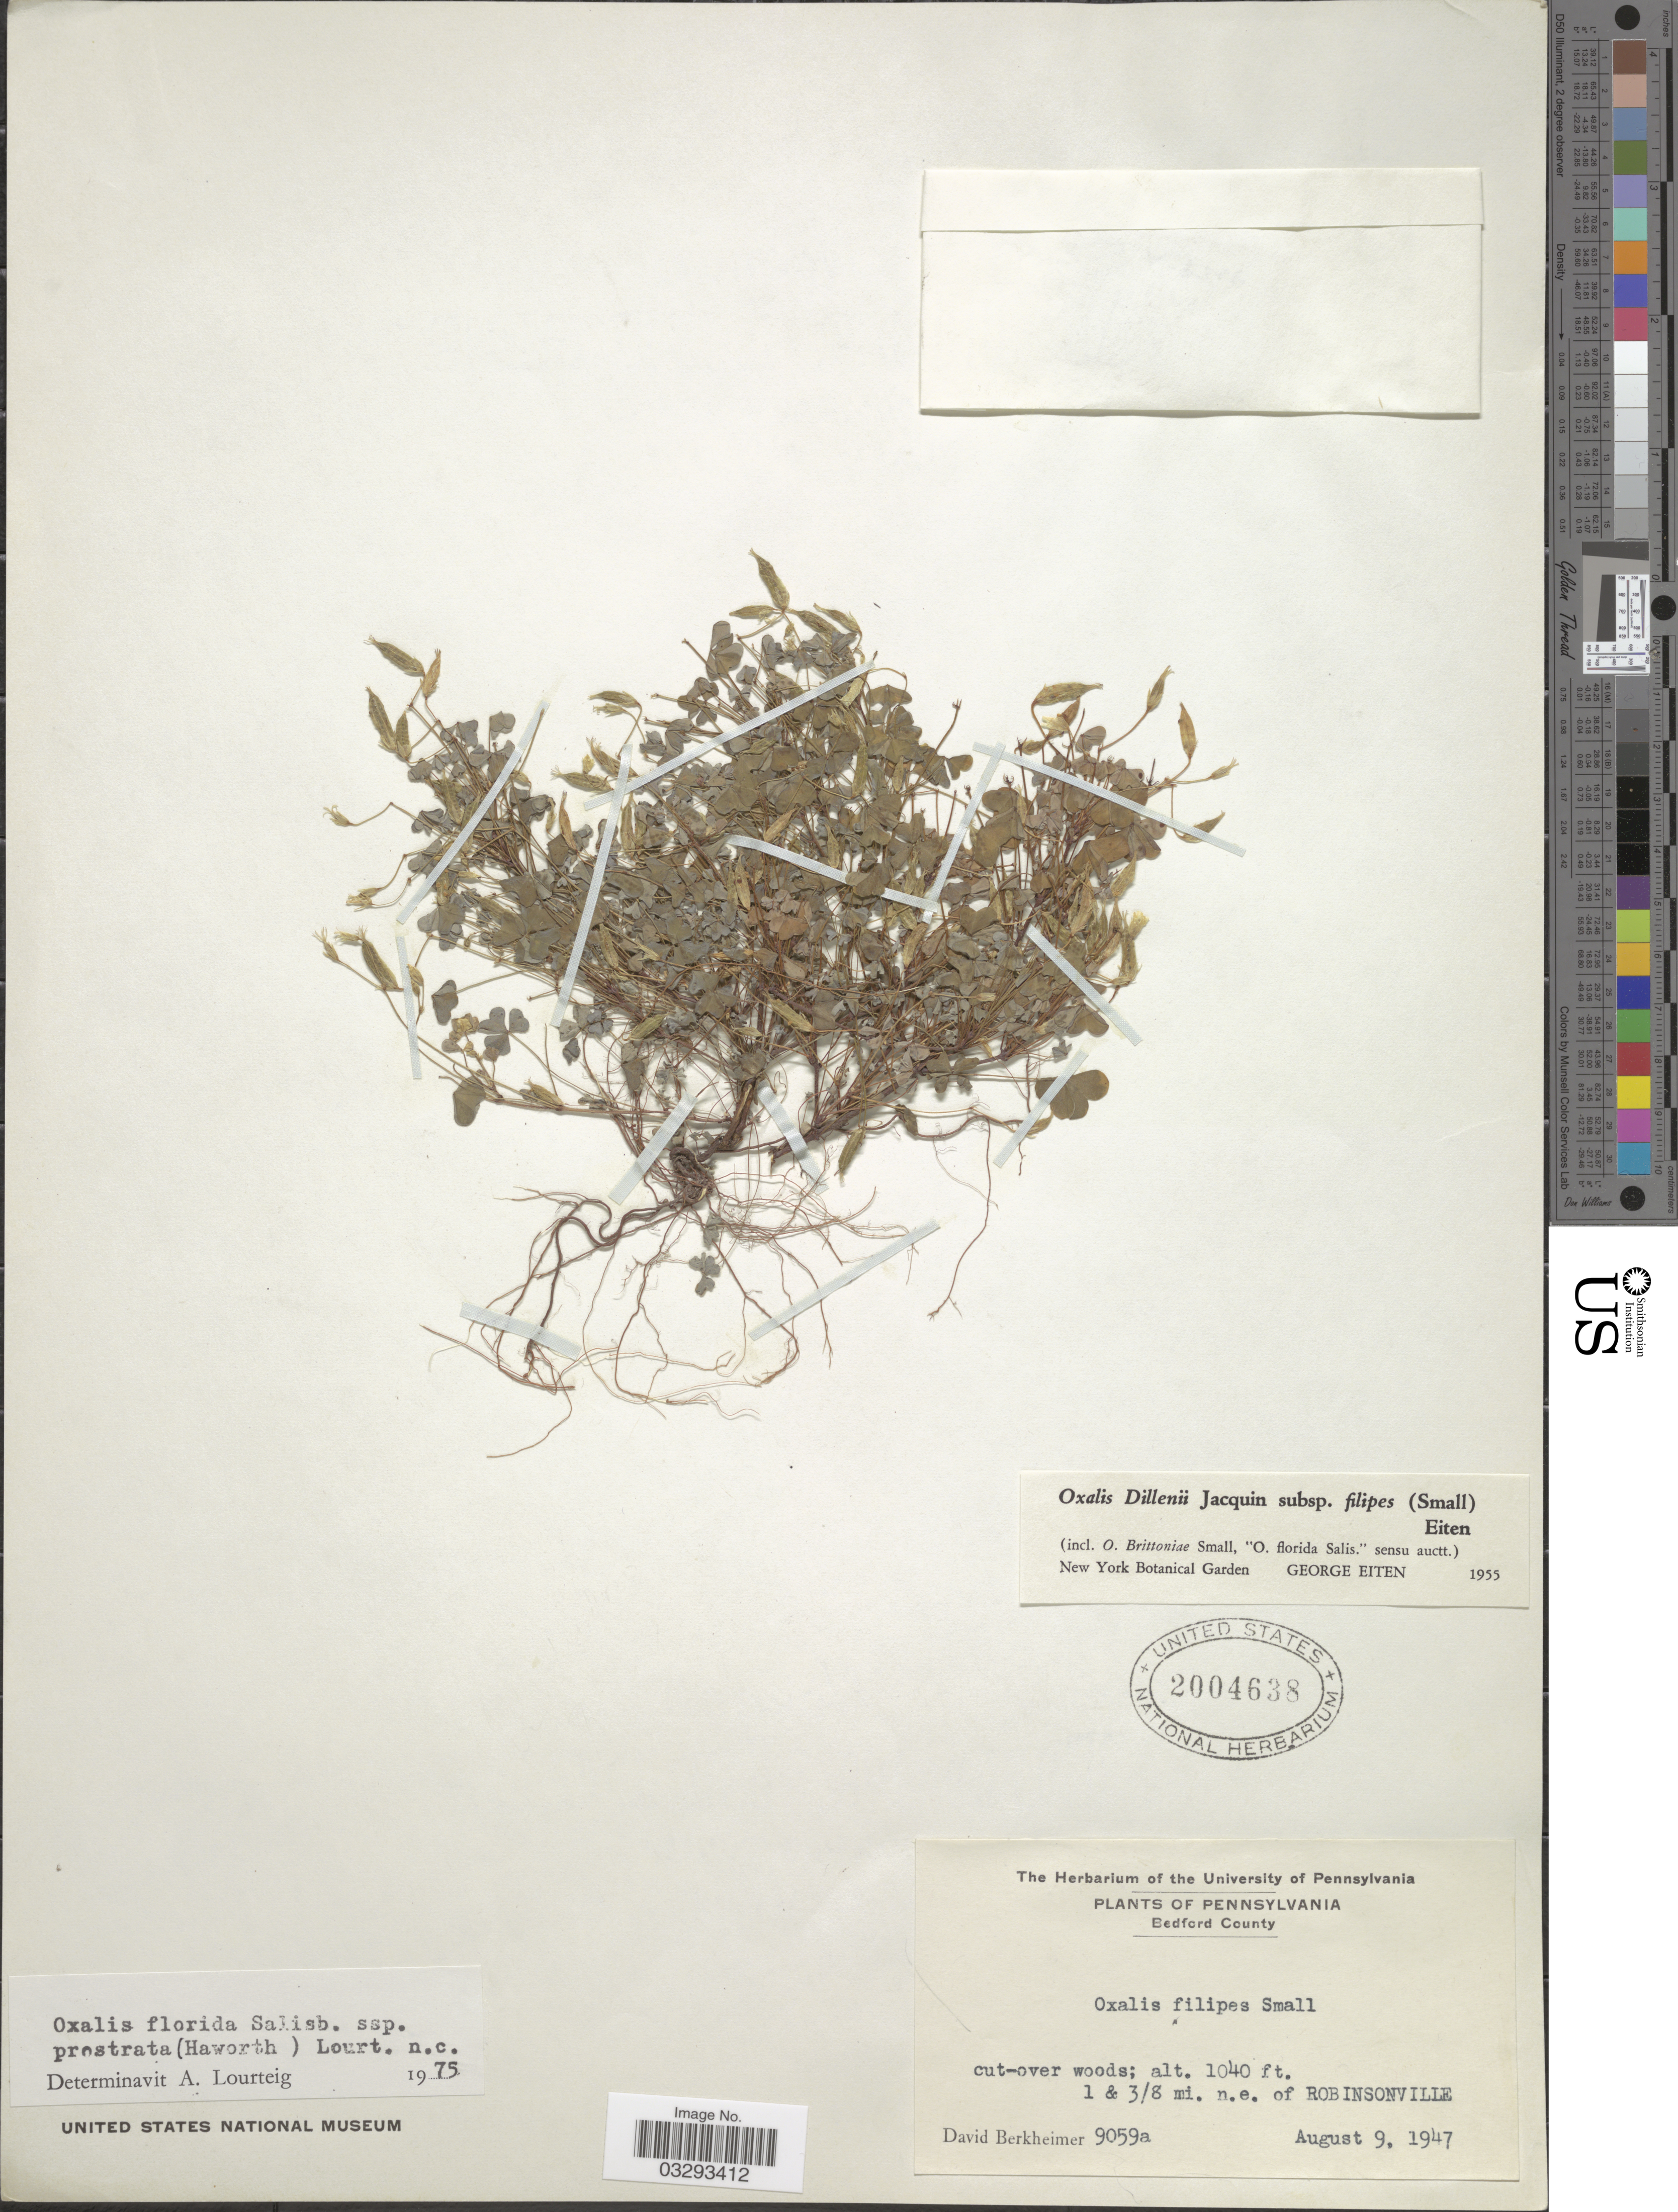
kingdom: Plantae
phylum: Tracheophyta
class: Magnoliopsida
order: Oxalidales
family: Oxalidaceae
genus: Oxalis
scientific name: Oxalis florida subsp. prostrata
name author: (Haw.) Lourteig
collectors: D. Berkheimer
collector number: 9059a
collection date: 1947-08-09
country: United States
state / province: Pennsylvania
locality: Bedford County. 1 & 3/8 mi. n.e. of Robinsonville.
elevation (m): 317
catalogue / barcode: US 2004638